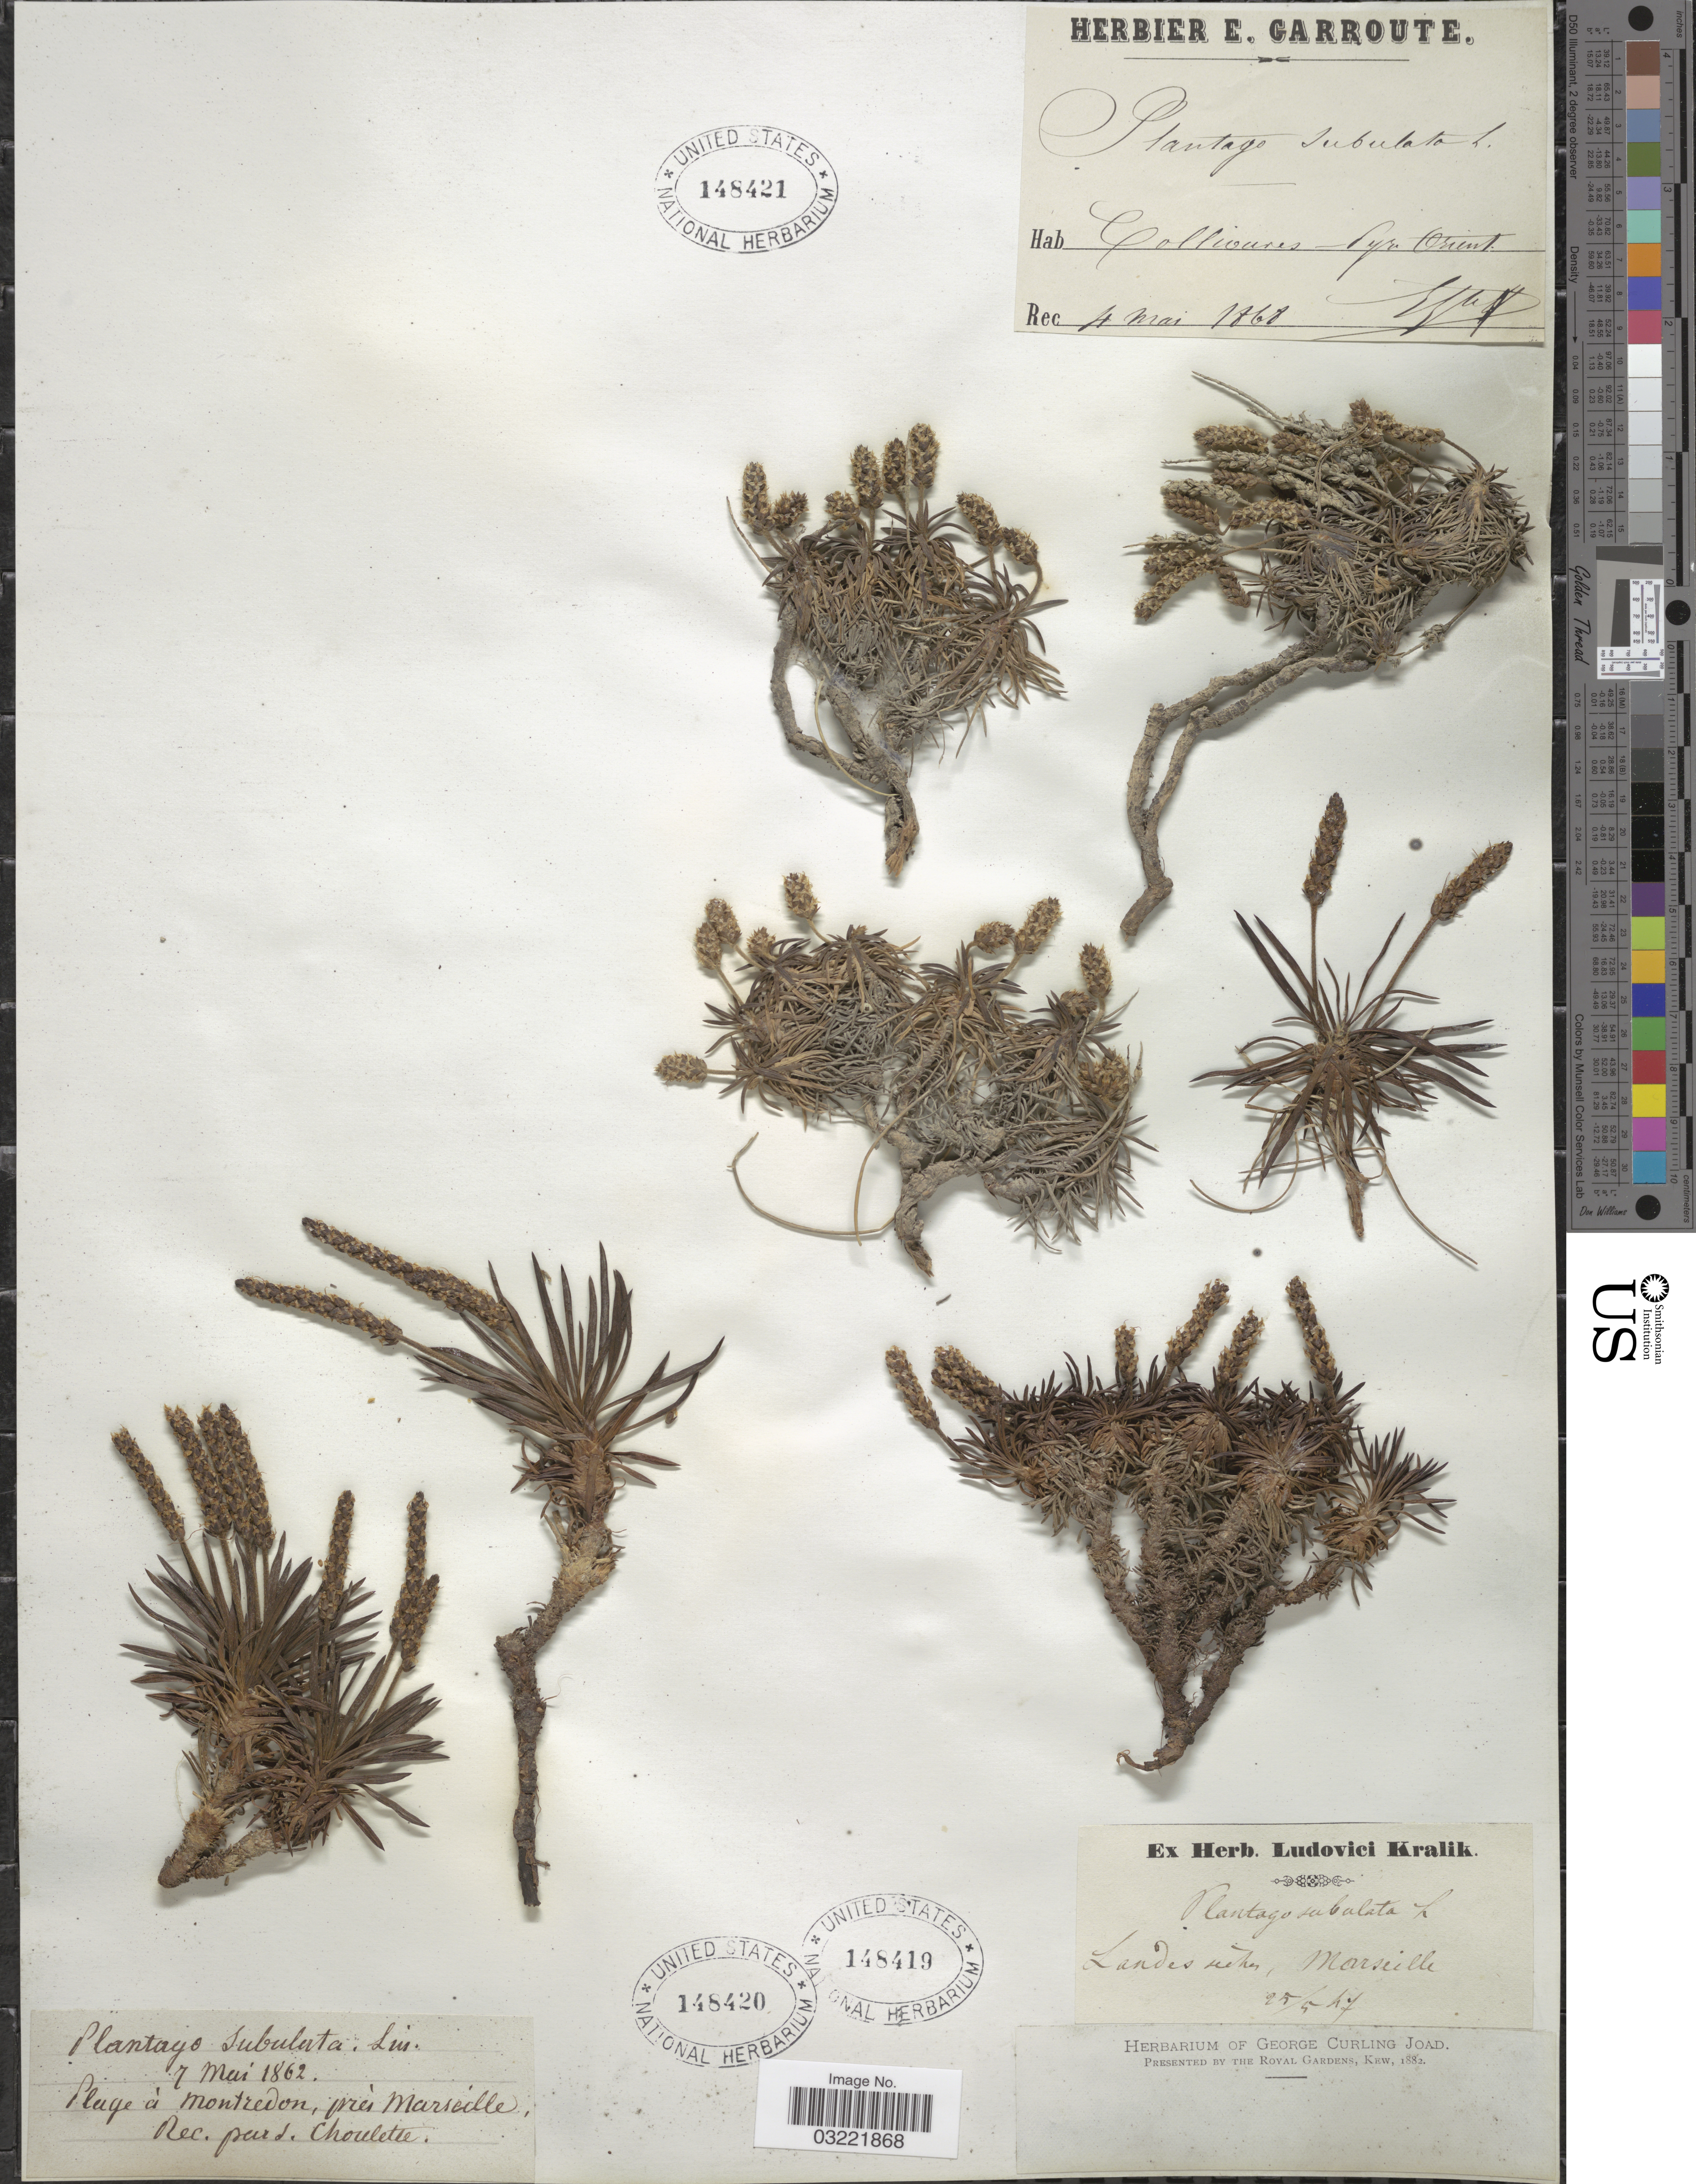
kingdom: Plantae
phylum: Tracheophyta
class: Magnoliopsida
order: Lamiales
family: Plantaginaceae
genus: Plantago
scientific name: Plantago subulata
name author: L.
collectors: E. Garroute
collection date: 1868-05-04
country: France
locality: Collioures. Pyr. Orient.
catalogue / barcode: US 148421-3